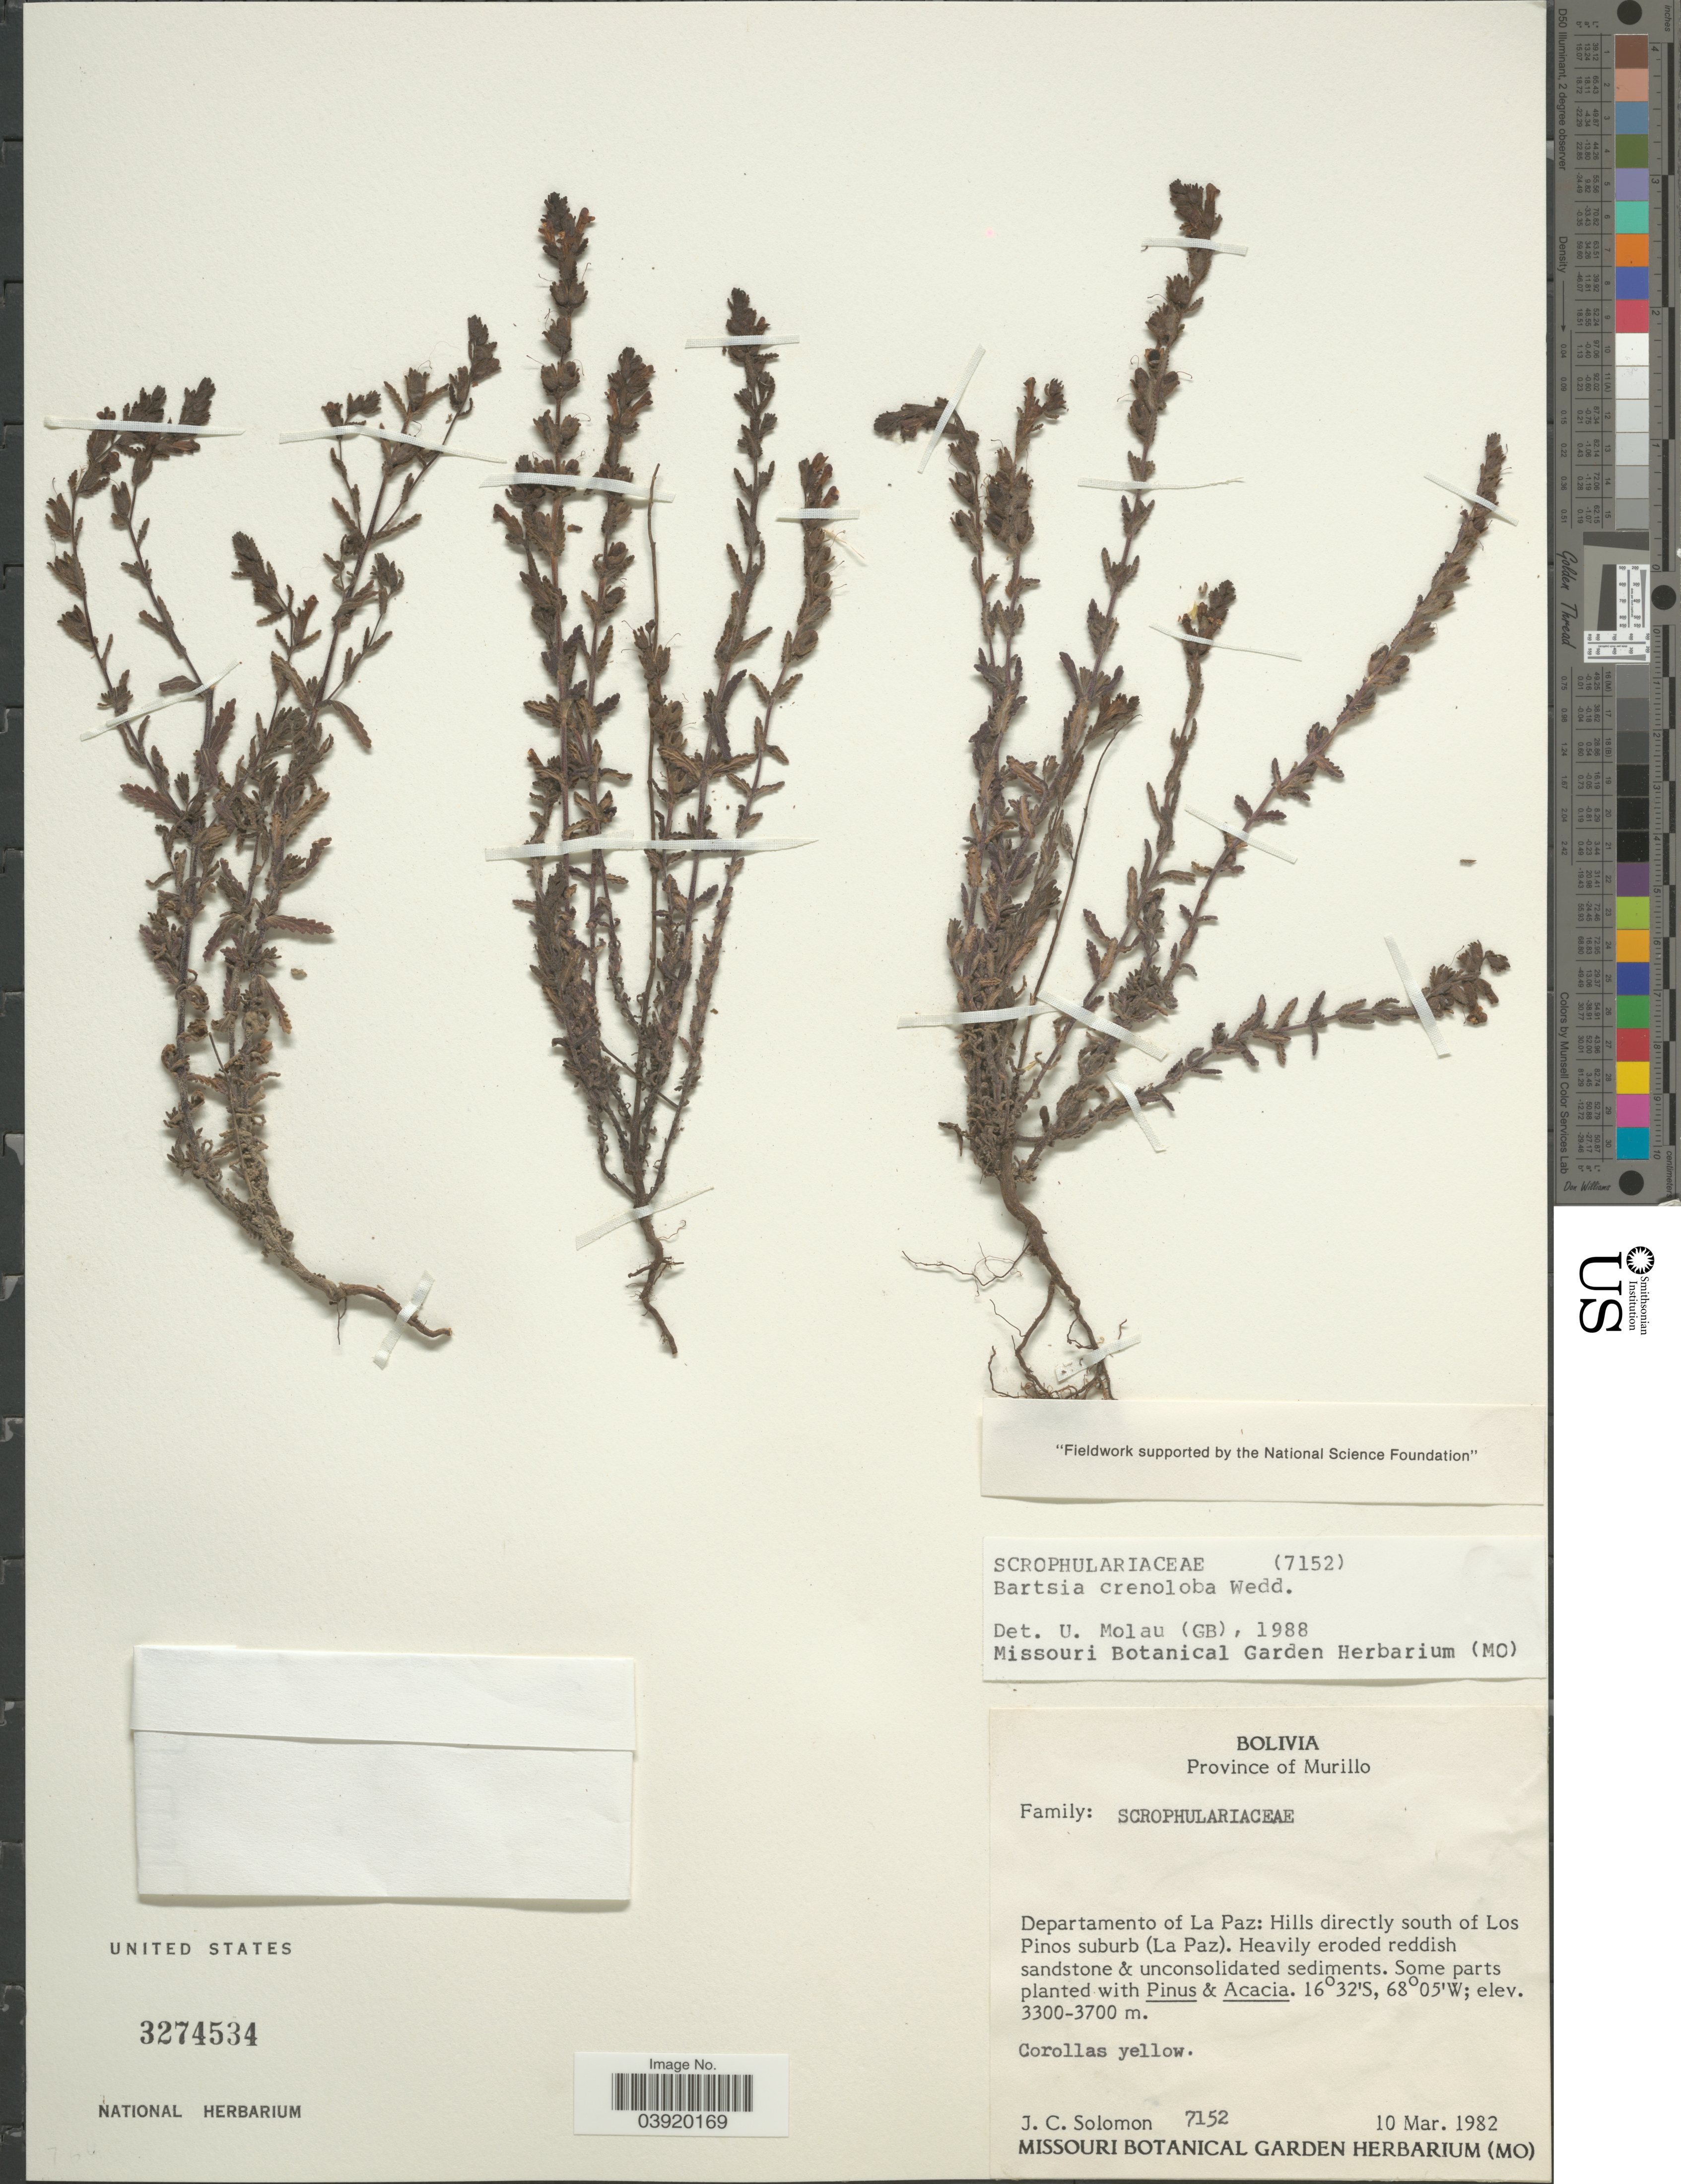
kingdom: Plantae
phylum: Tracheophyta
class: Magnoliopsida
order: Lamiales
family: Orobanchaceae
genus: Bartsia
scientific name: Bartsia crenoloba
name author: Wedd.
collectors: J. C. Solomon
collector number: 7152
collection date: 1982-03-10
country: Bolivia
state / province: La Paz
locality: Province of Murillo. Departamento of La Paz: Hills directly south of Los Pinos suburb (La Paz).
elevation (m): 3300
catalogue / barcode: US 3274534